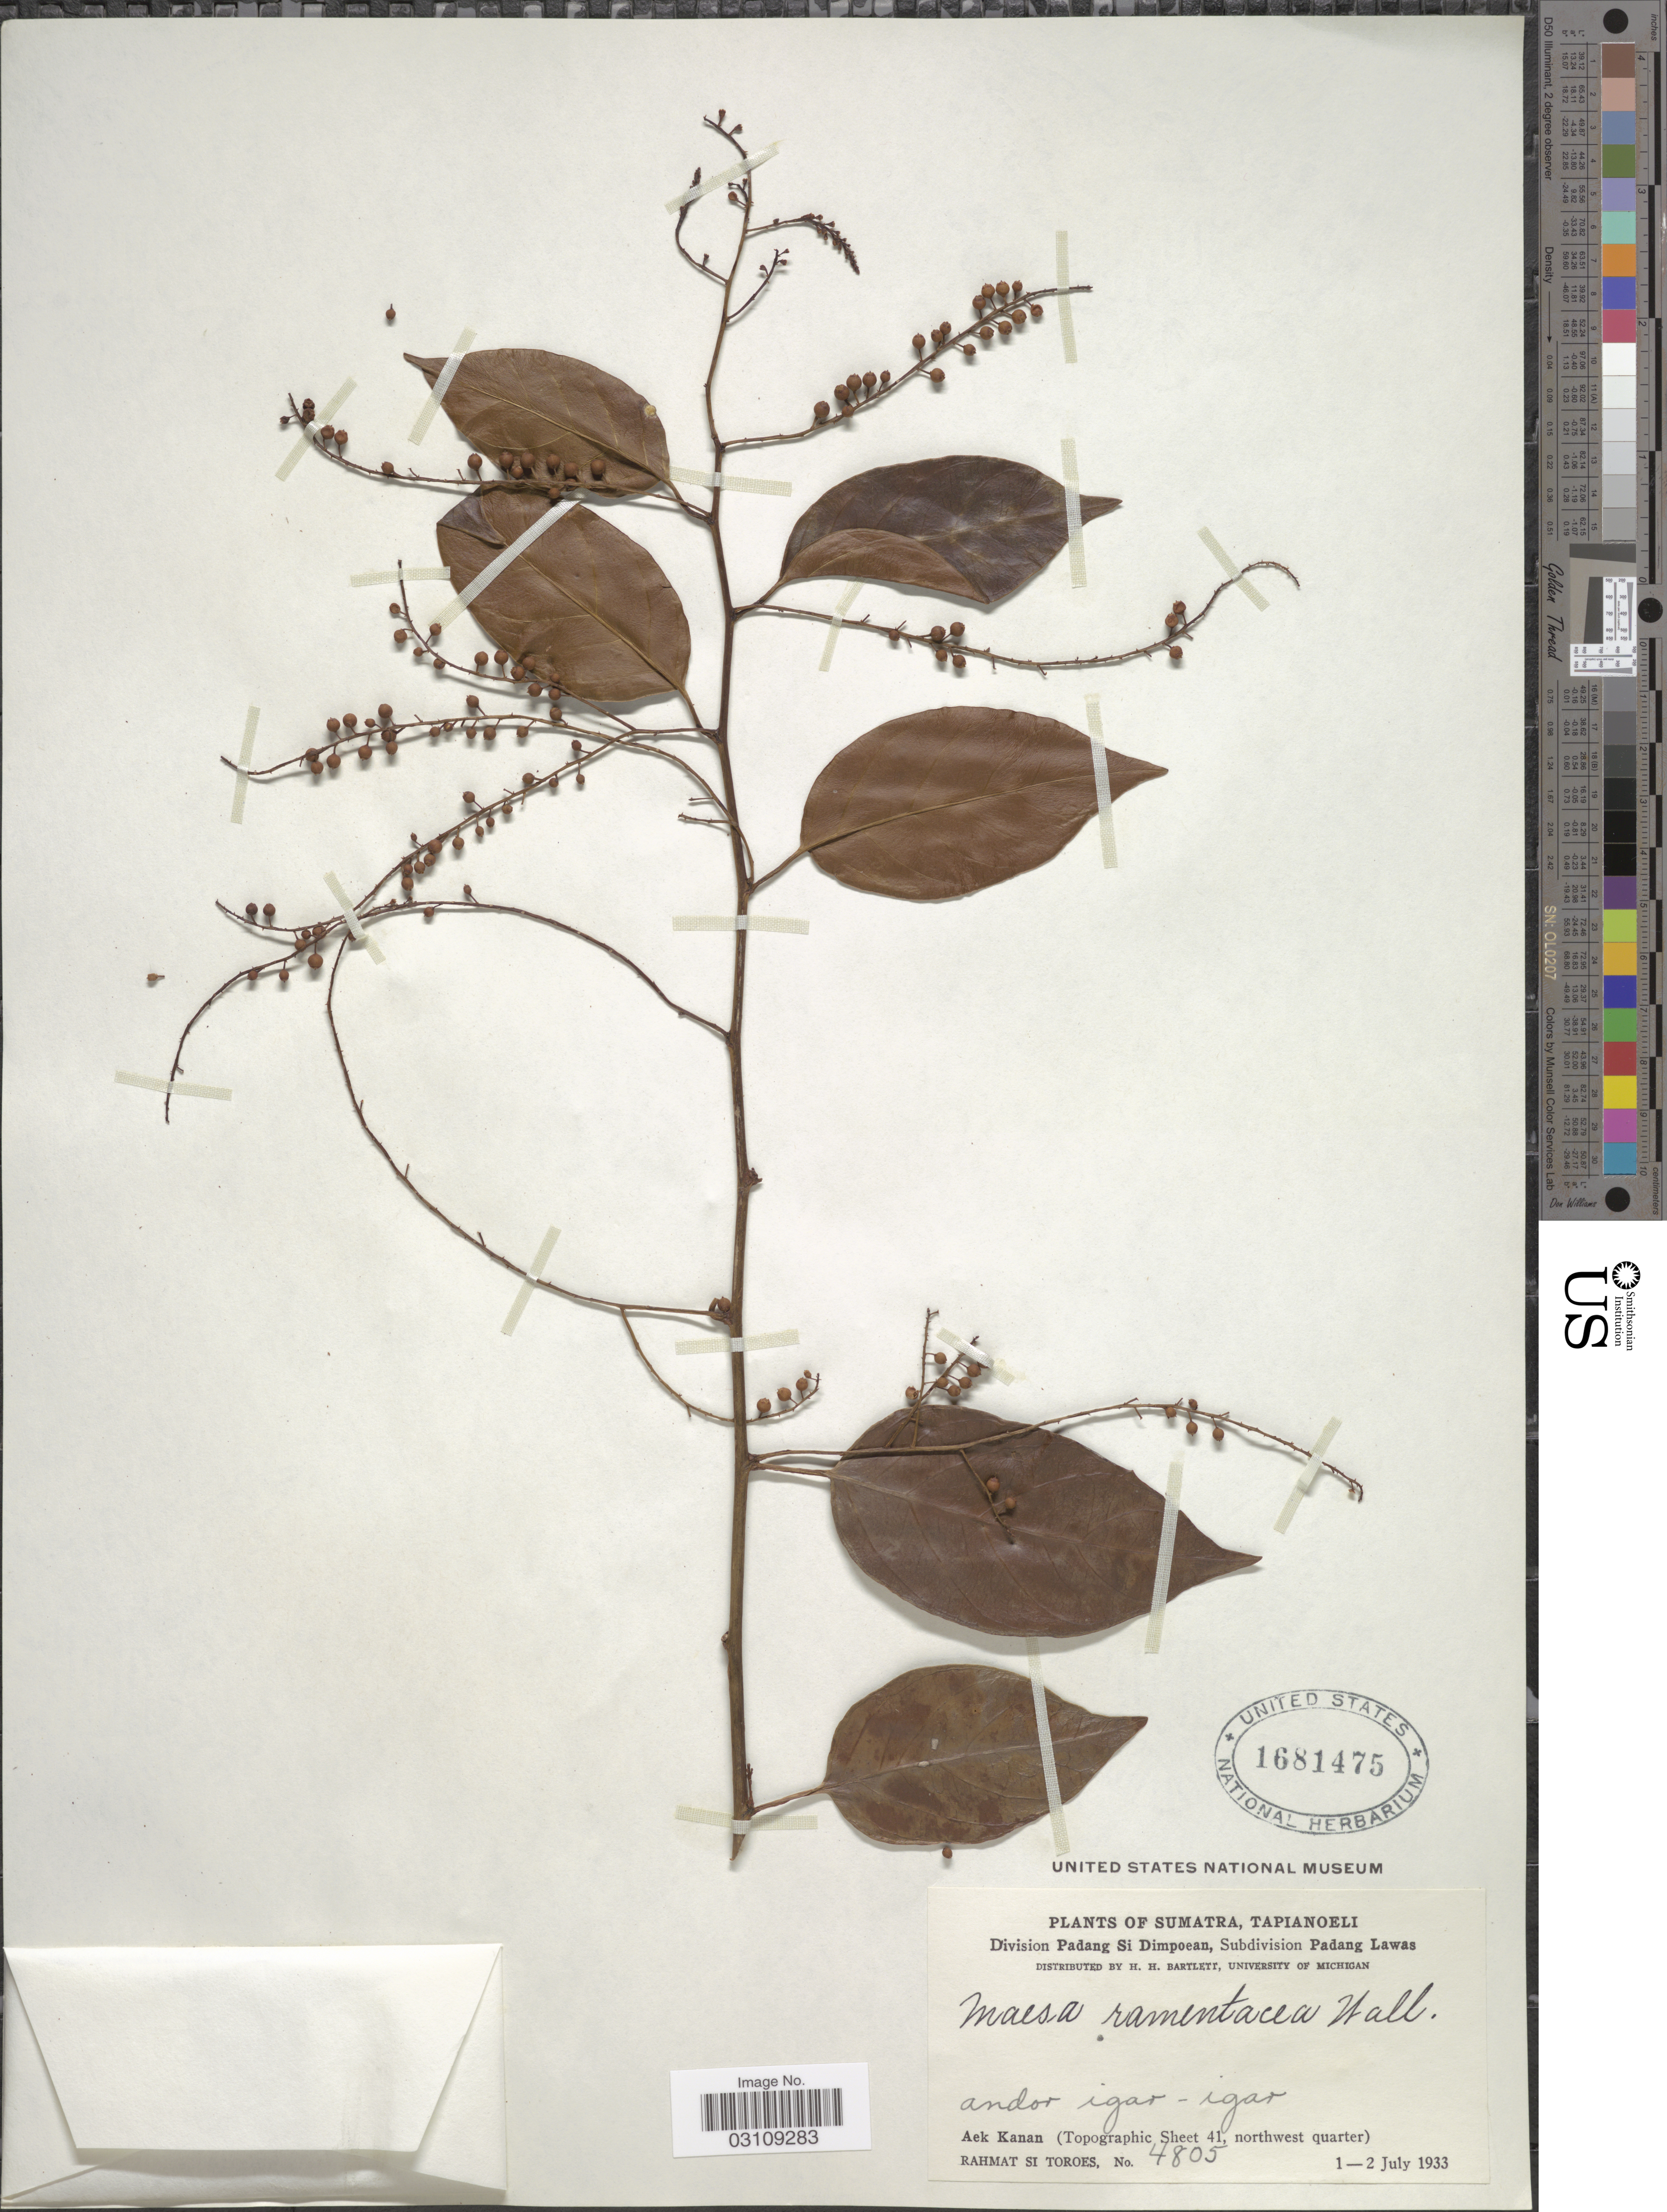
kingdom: Plantae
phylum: Tracheophyta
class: Magnoliopsida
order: Ericales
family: Primulaceae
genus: Maesa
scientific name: Maesa ramentacea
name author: (Roxb.) A. DC.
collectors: Rahmat Si Boeea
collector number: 4805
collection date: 1933-07-01/1933-07-02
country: Indonesia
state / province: Sumatra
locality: Tapianoeli. Division Padang Si Dimpoean, Subdivision Padang Lawas. Aek Kanan (Topographic Sheet 41, northwest quarter).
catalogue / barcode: US 1681475